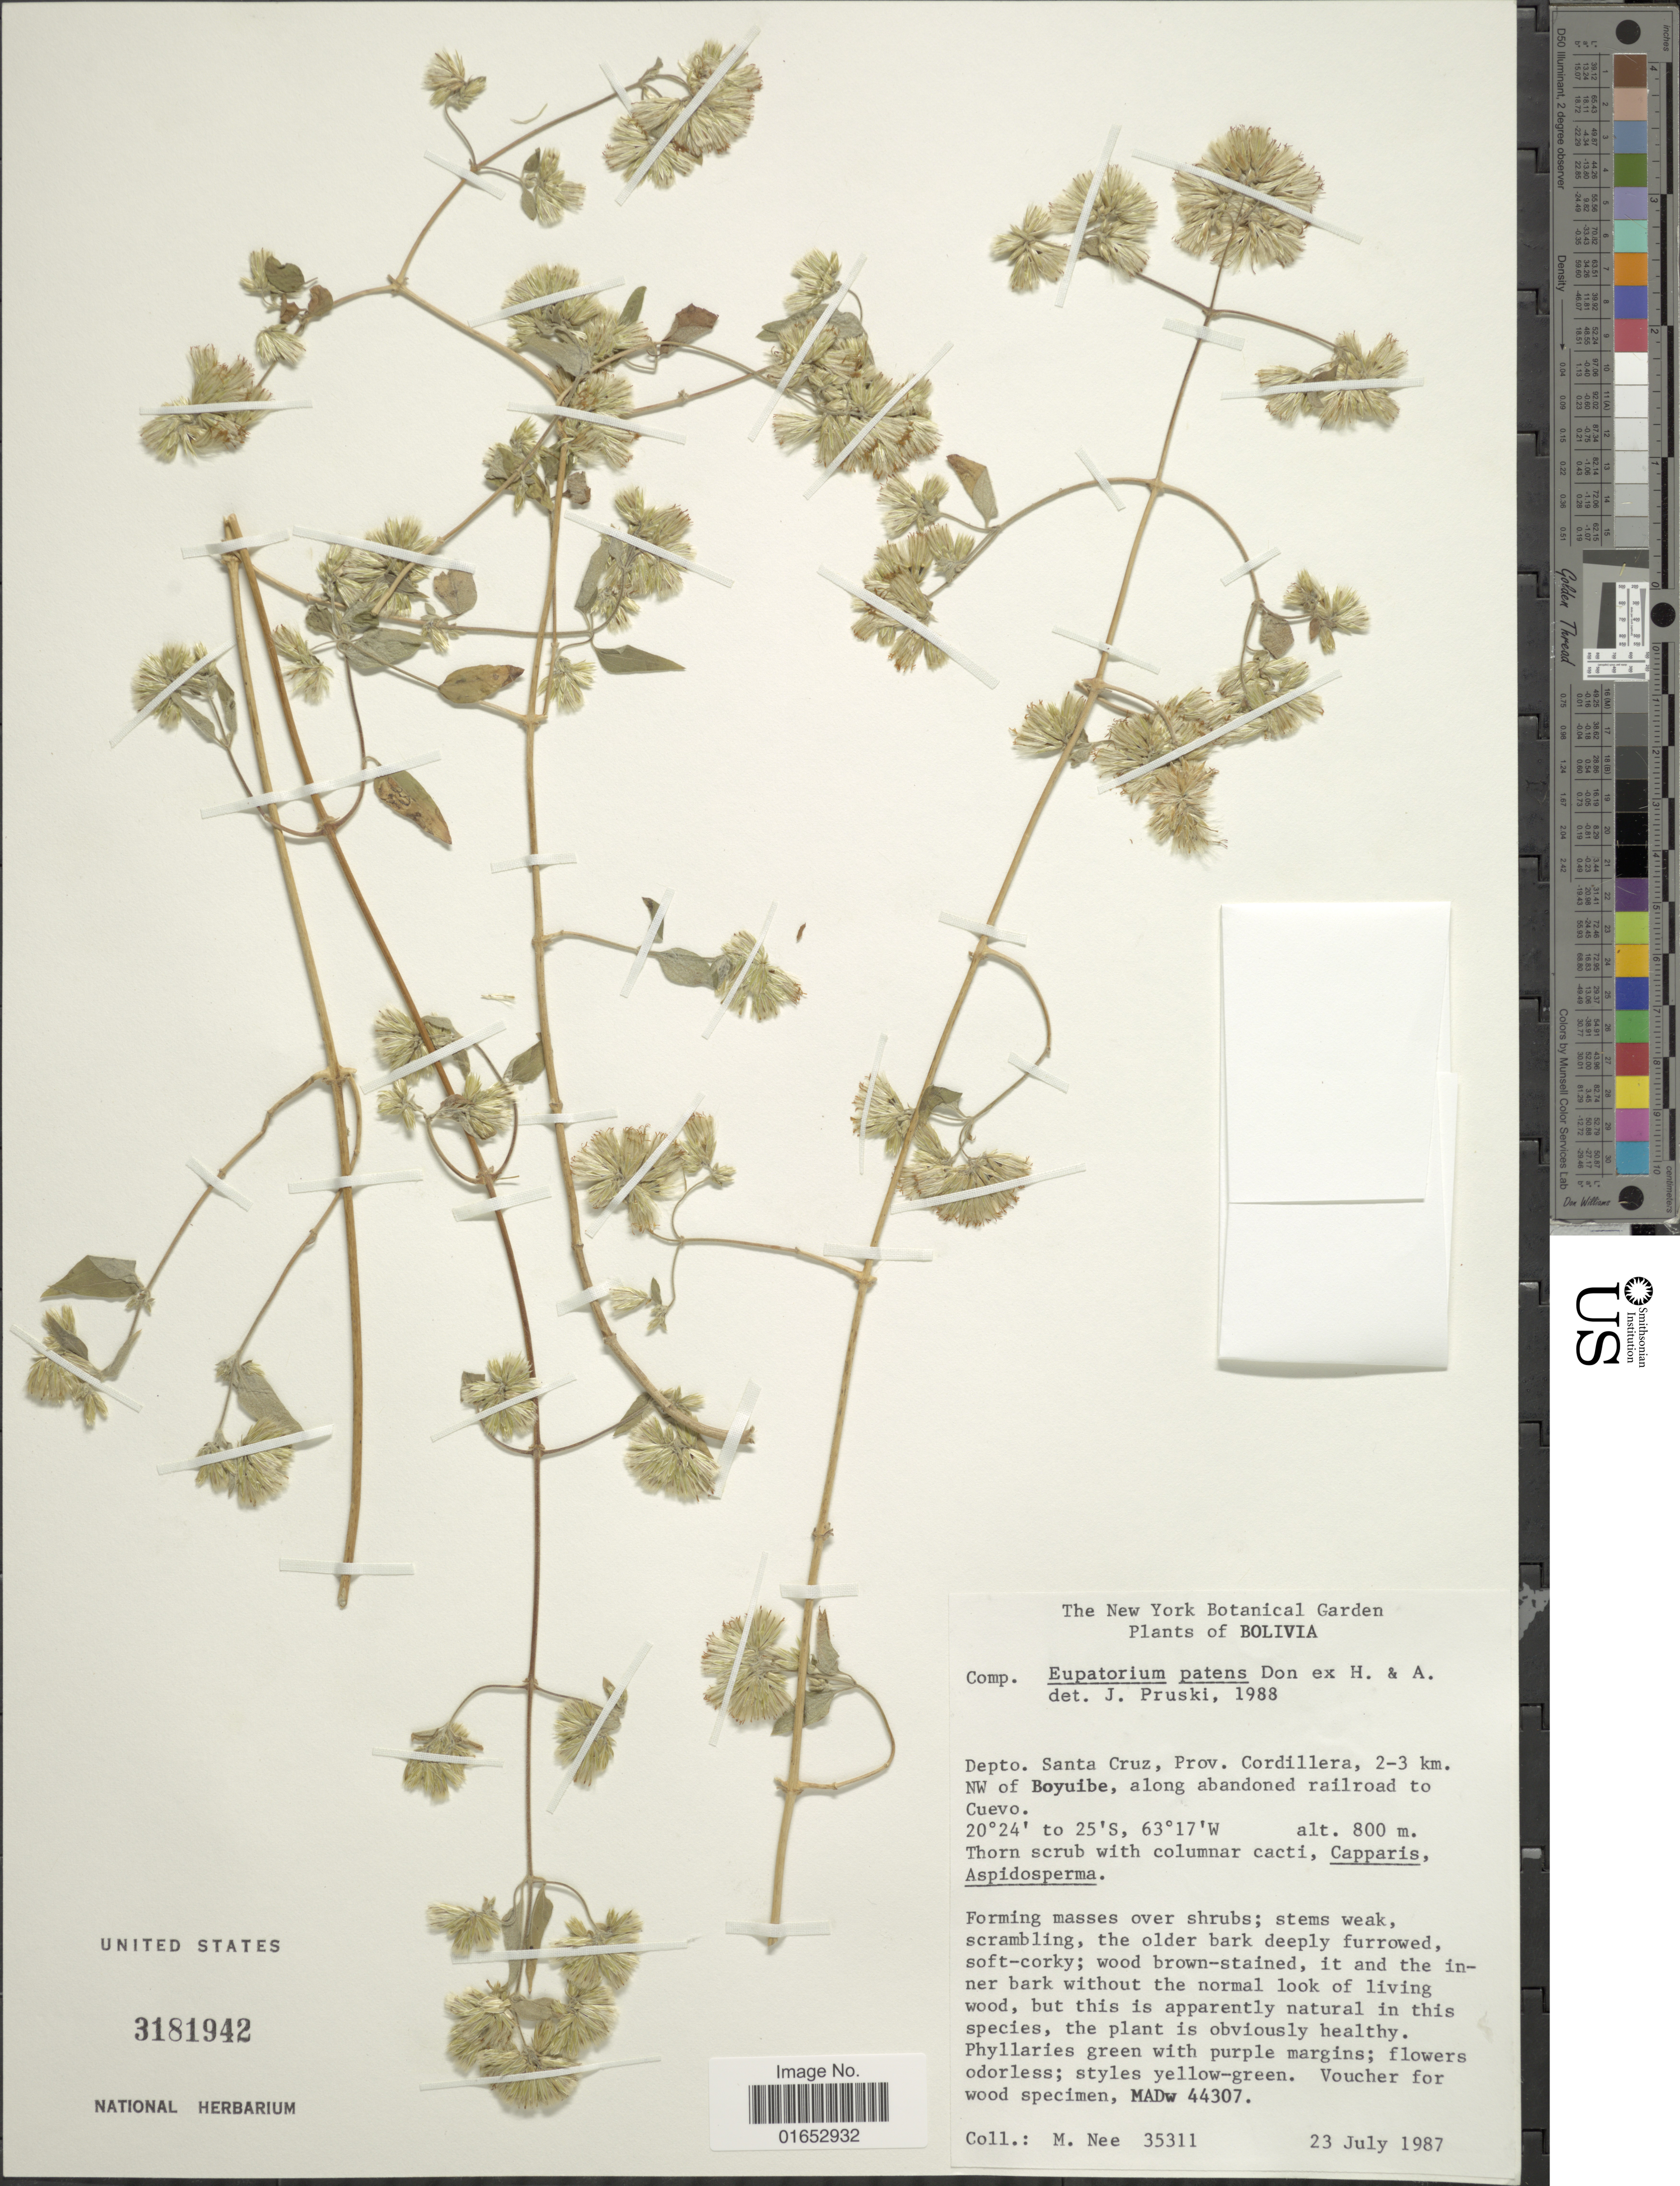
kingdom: Plantae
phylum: Tracheophyta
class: Magnoliopsida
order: Asterales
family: Asteraceae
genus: Austrobrickellia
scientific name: Austrobrickellia patens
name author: (D. Don ex Hook. & Arn.) R.M. King & H. Rob.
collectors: M. Nee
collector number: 35311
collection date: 1987-07-23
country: Bolivia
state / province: Santa Cruz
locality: Prov. Cordillera, 2-3 km. NW of Boyuibe, along abandoned railroad to Cuevo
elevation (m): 800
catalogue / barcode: US 3181942